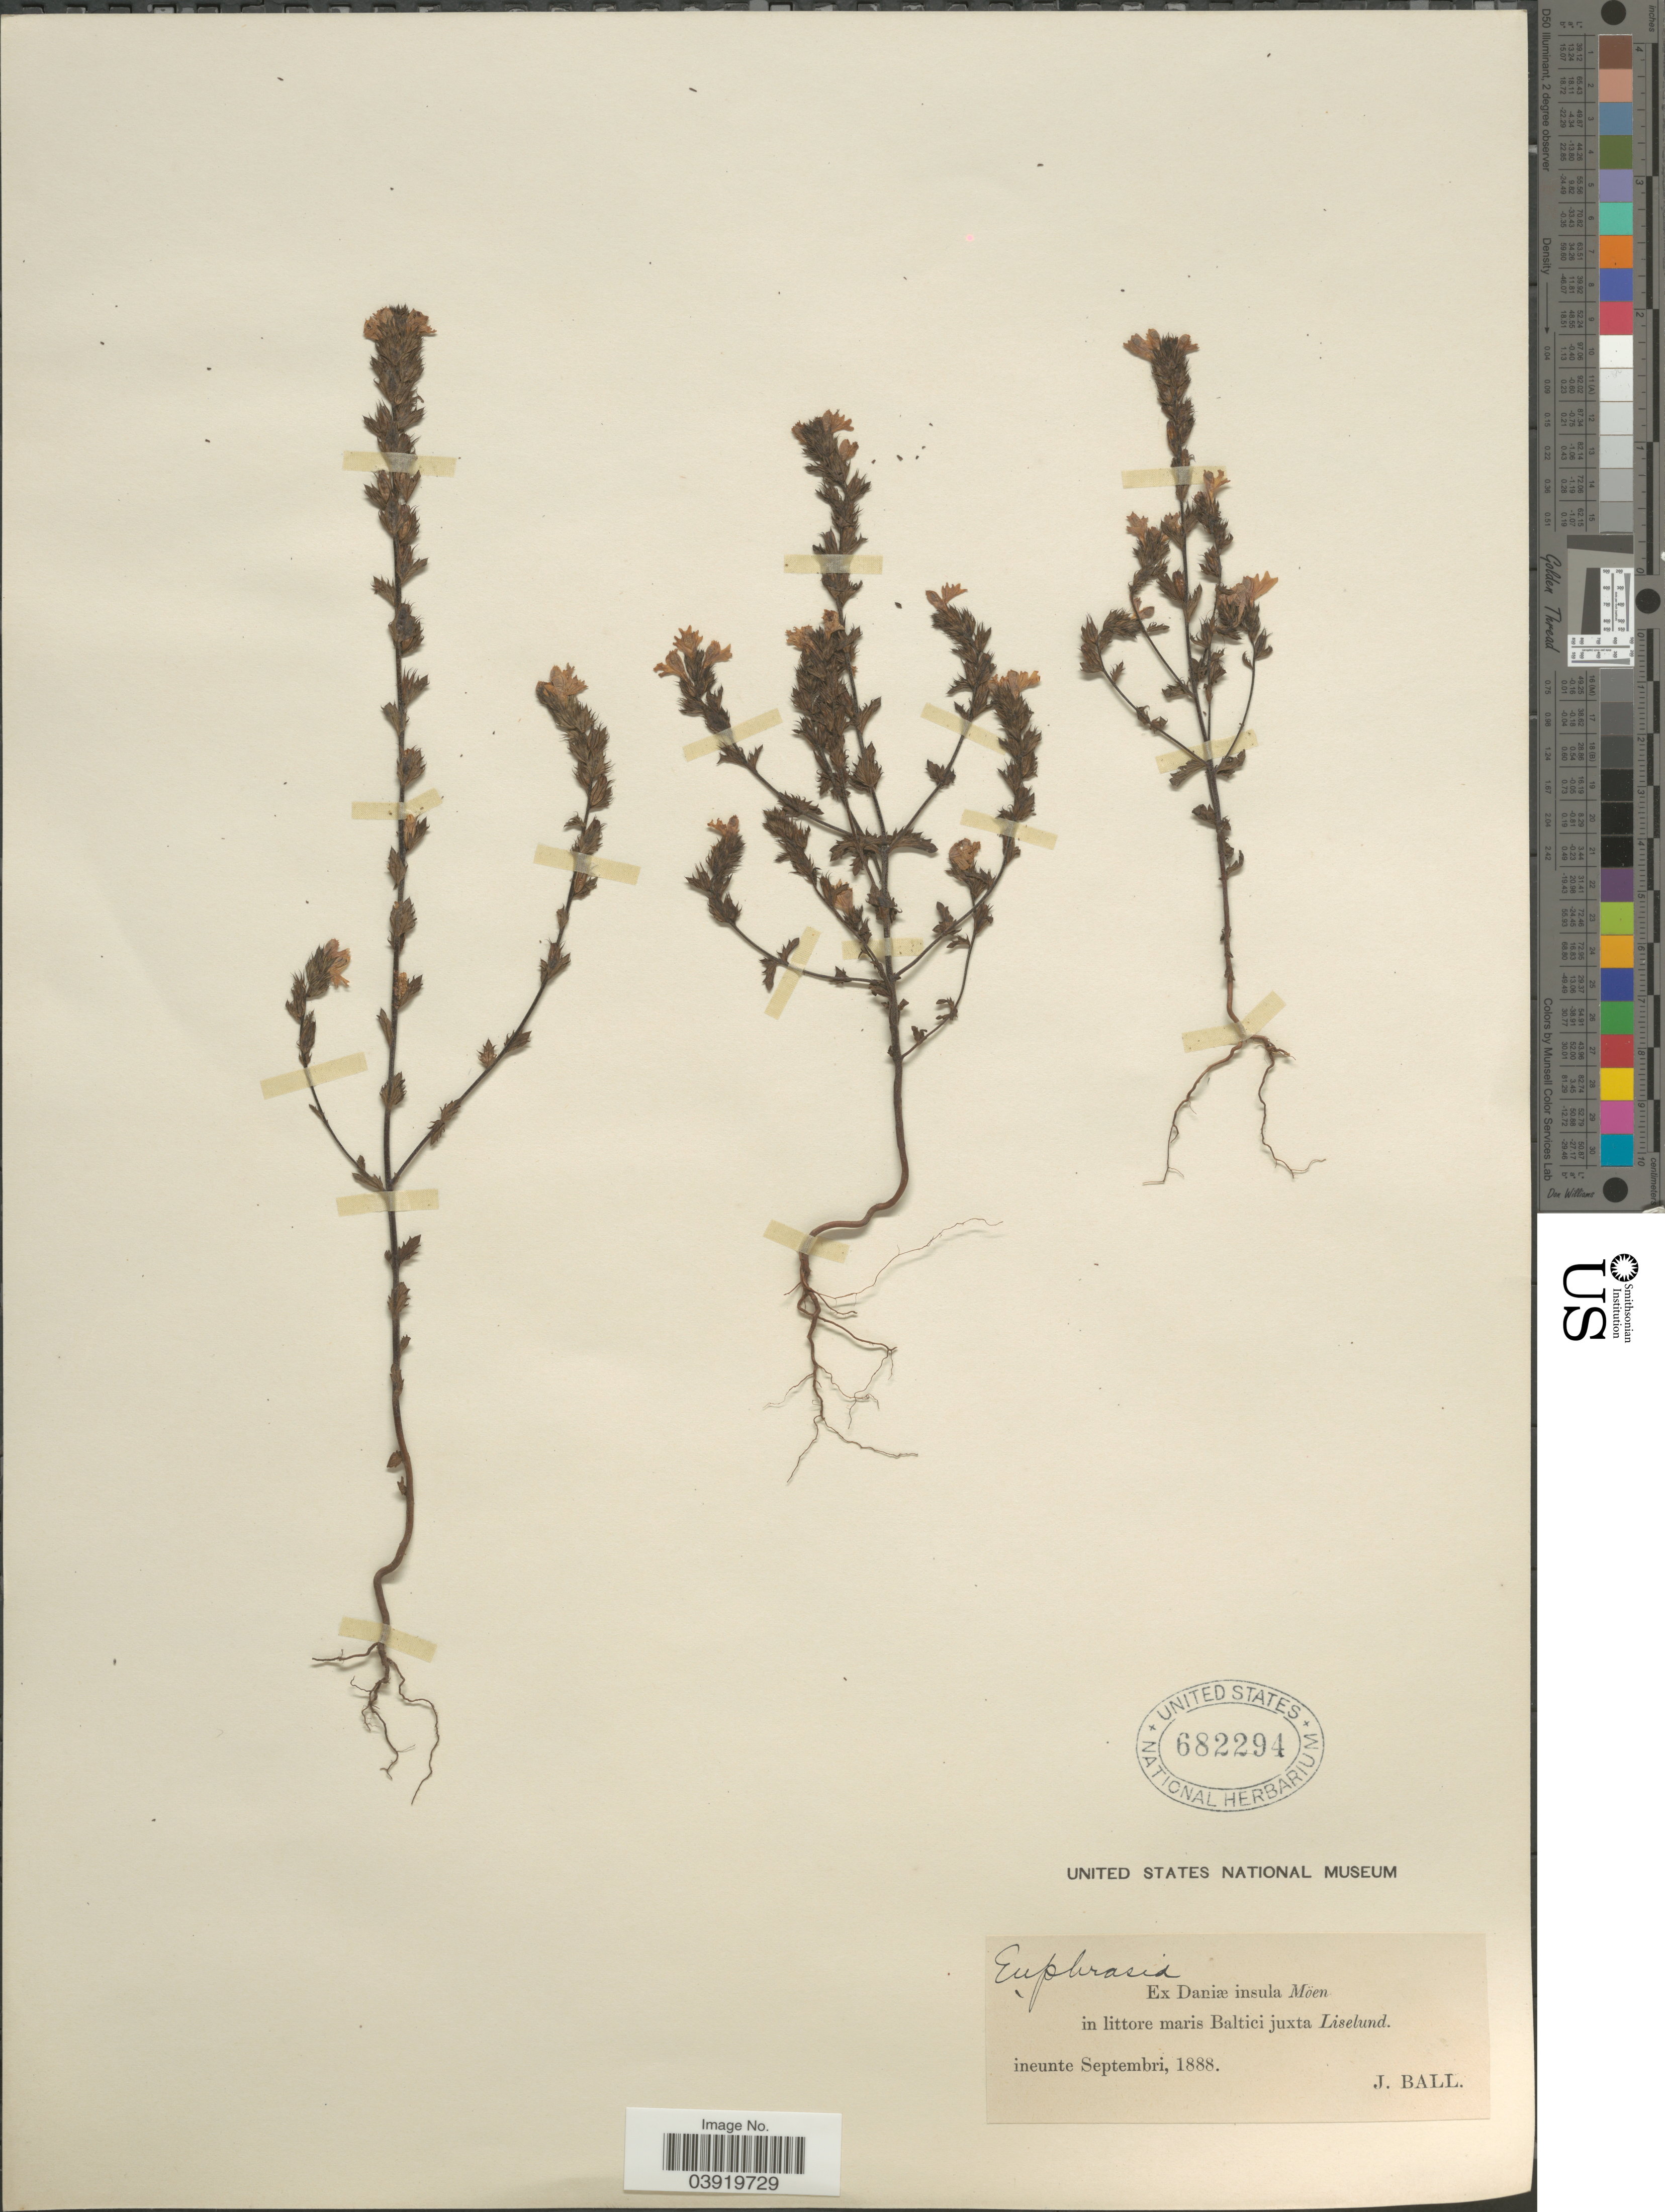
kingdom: Plantae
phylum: Tracheophyta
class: Magnoliopsida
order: Lamiales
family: Orobanchaceae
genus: Euphrasia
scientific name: Euphrasia sp.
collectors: J. Ball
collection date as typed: ineunte Septembri, 1888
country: Denmark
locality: Ex Daniæ insula Möen in littore maris Baltici juxta Liselund.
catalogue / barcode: US 682294